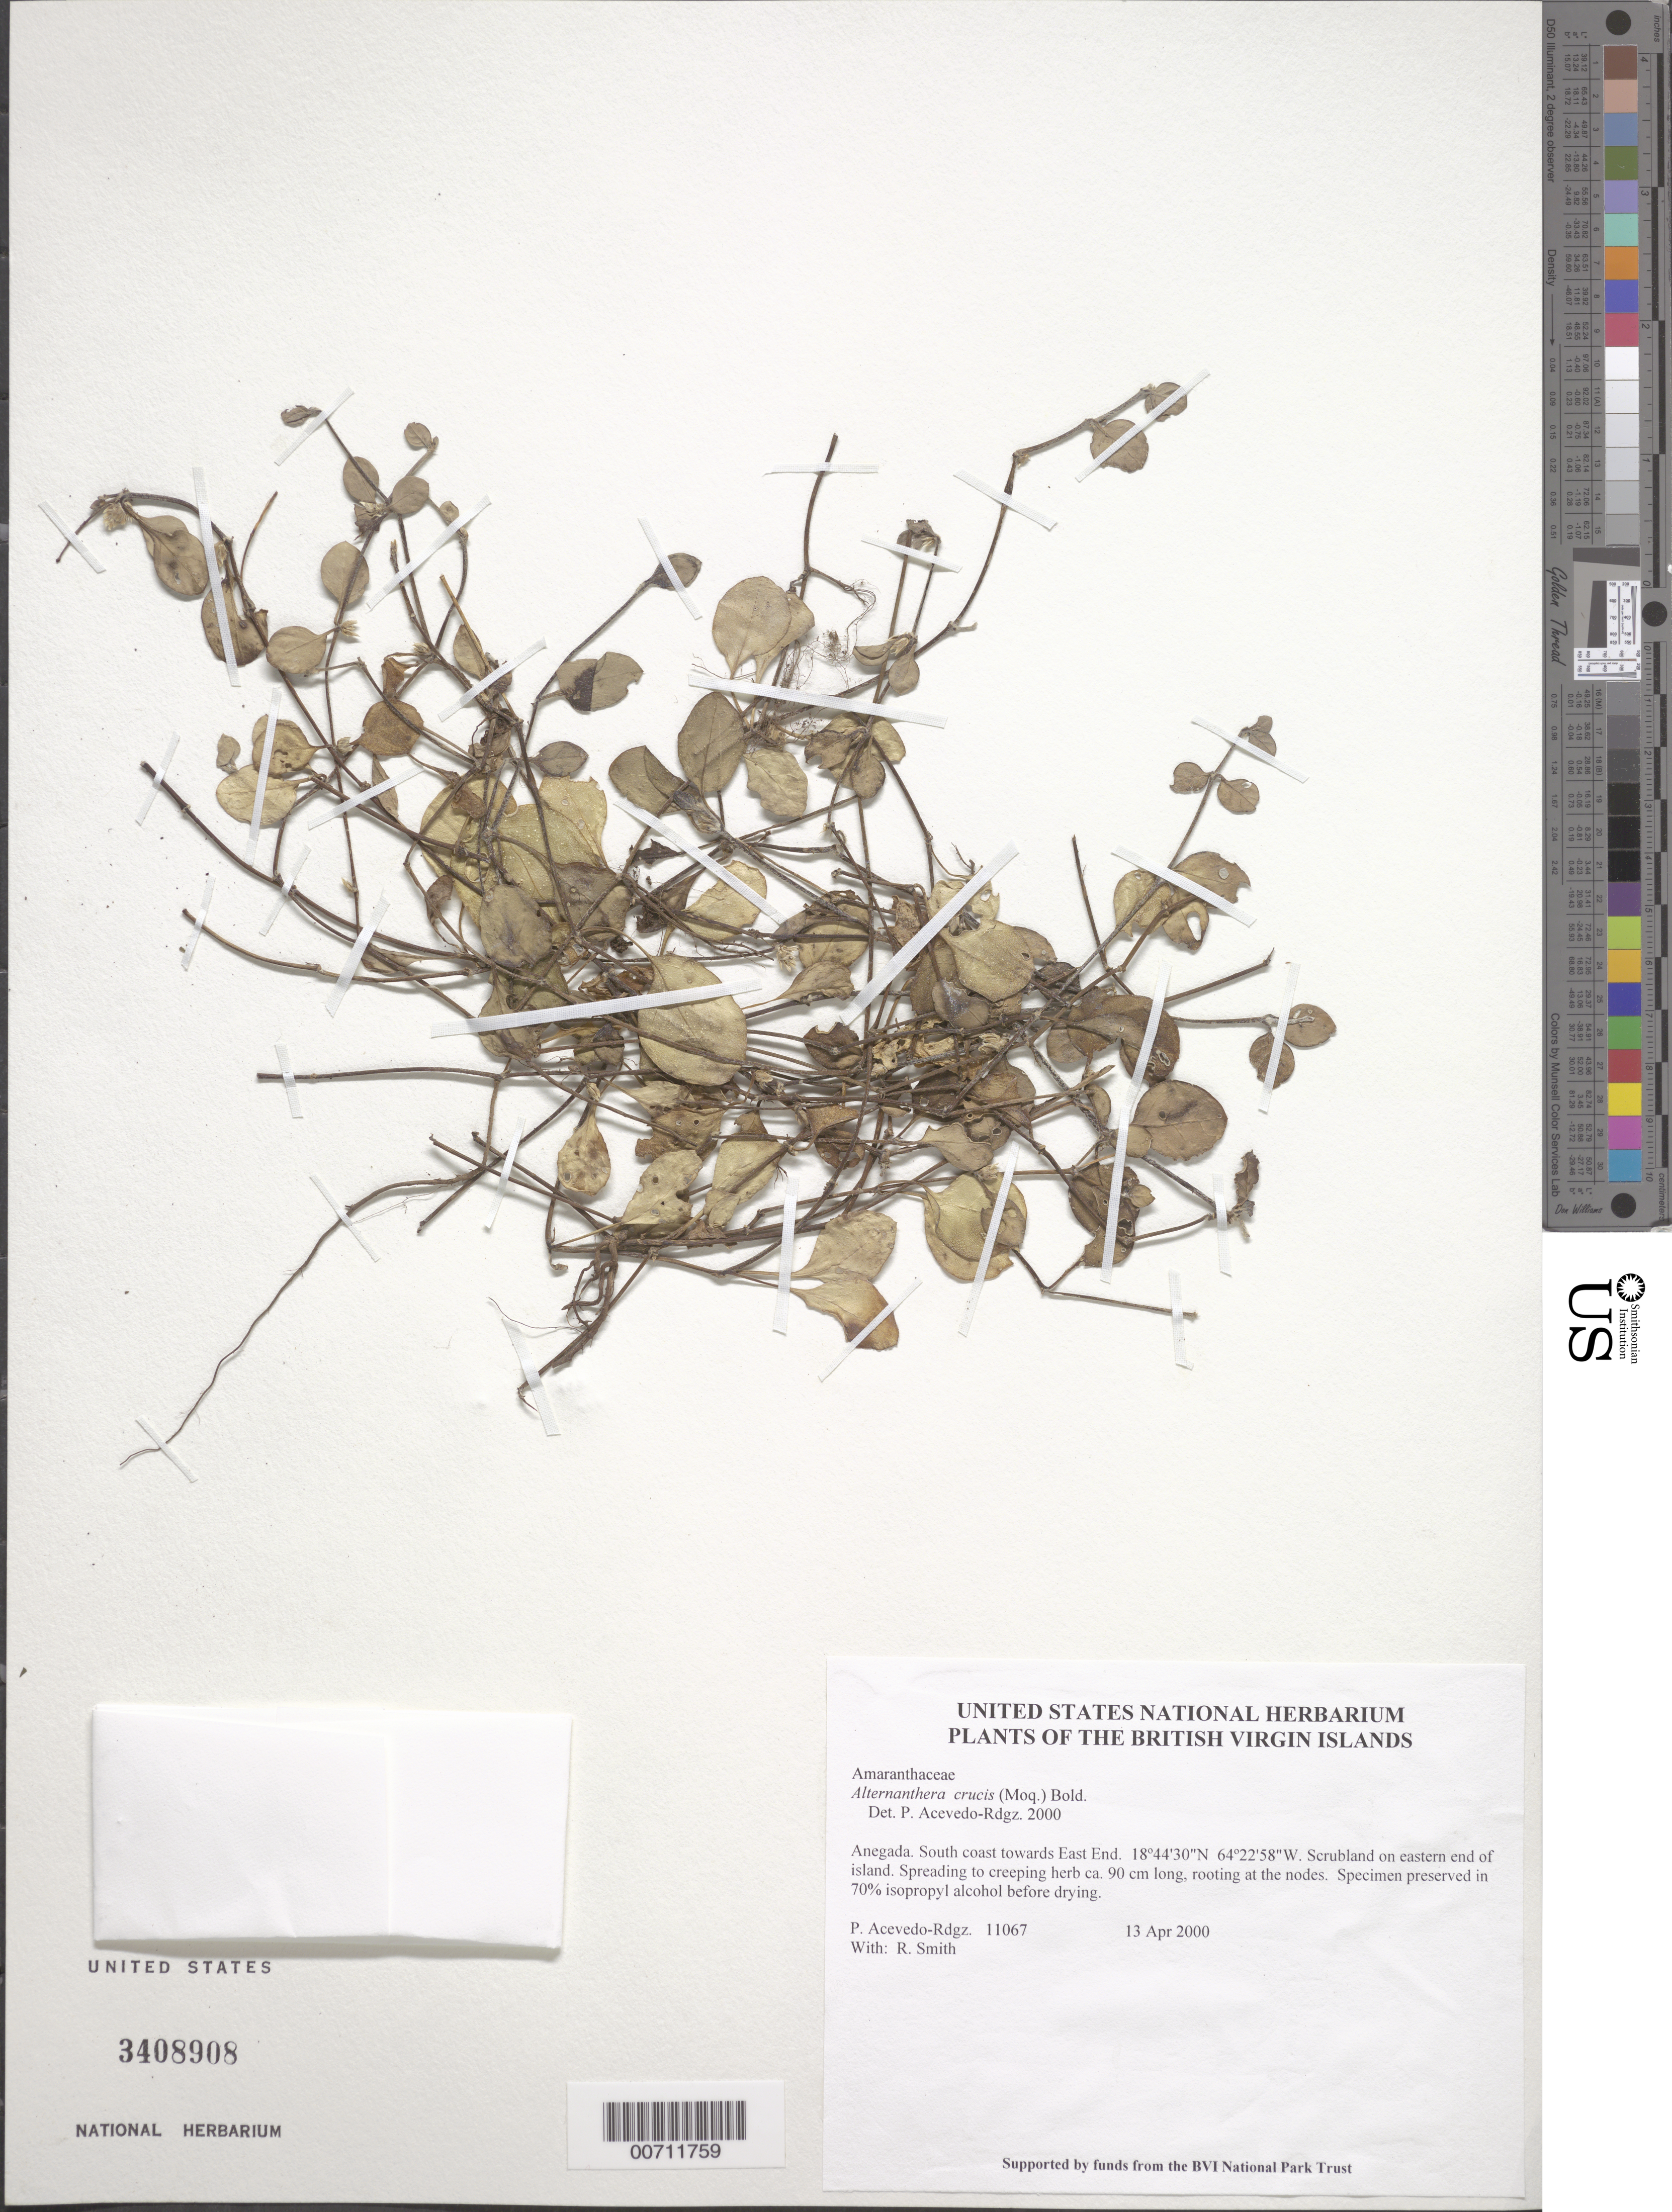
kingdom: Plantae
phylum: Tracheophyta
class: Magnoliopsida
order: Caryophyllales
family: Amaranthaceae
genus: Alternanthera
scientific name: Alternanthera crucis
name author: (Moq.) Bold.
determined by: Acevedo-Rodríguez, P., (BOT), Smithsonian Institution - National Museum of Natural History (UNITED STATES)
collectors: P. Acevedo-Rodr. & R. Smith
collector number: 11067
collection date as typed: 13 Apr 2000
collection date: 2000-04-13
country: British Virgin Islands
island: Anegada I.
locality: South coast towards East End.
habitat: Scrubland on eastern end of island.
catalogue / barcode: US 3408908